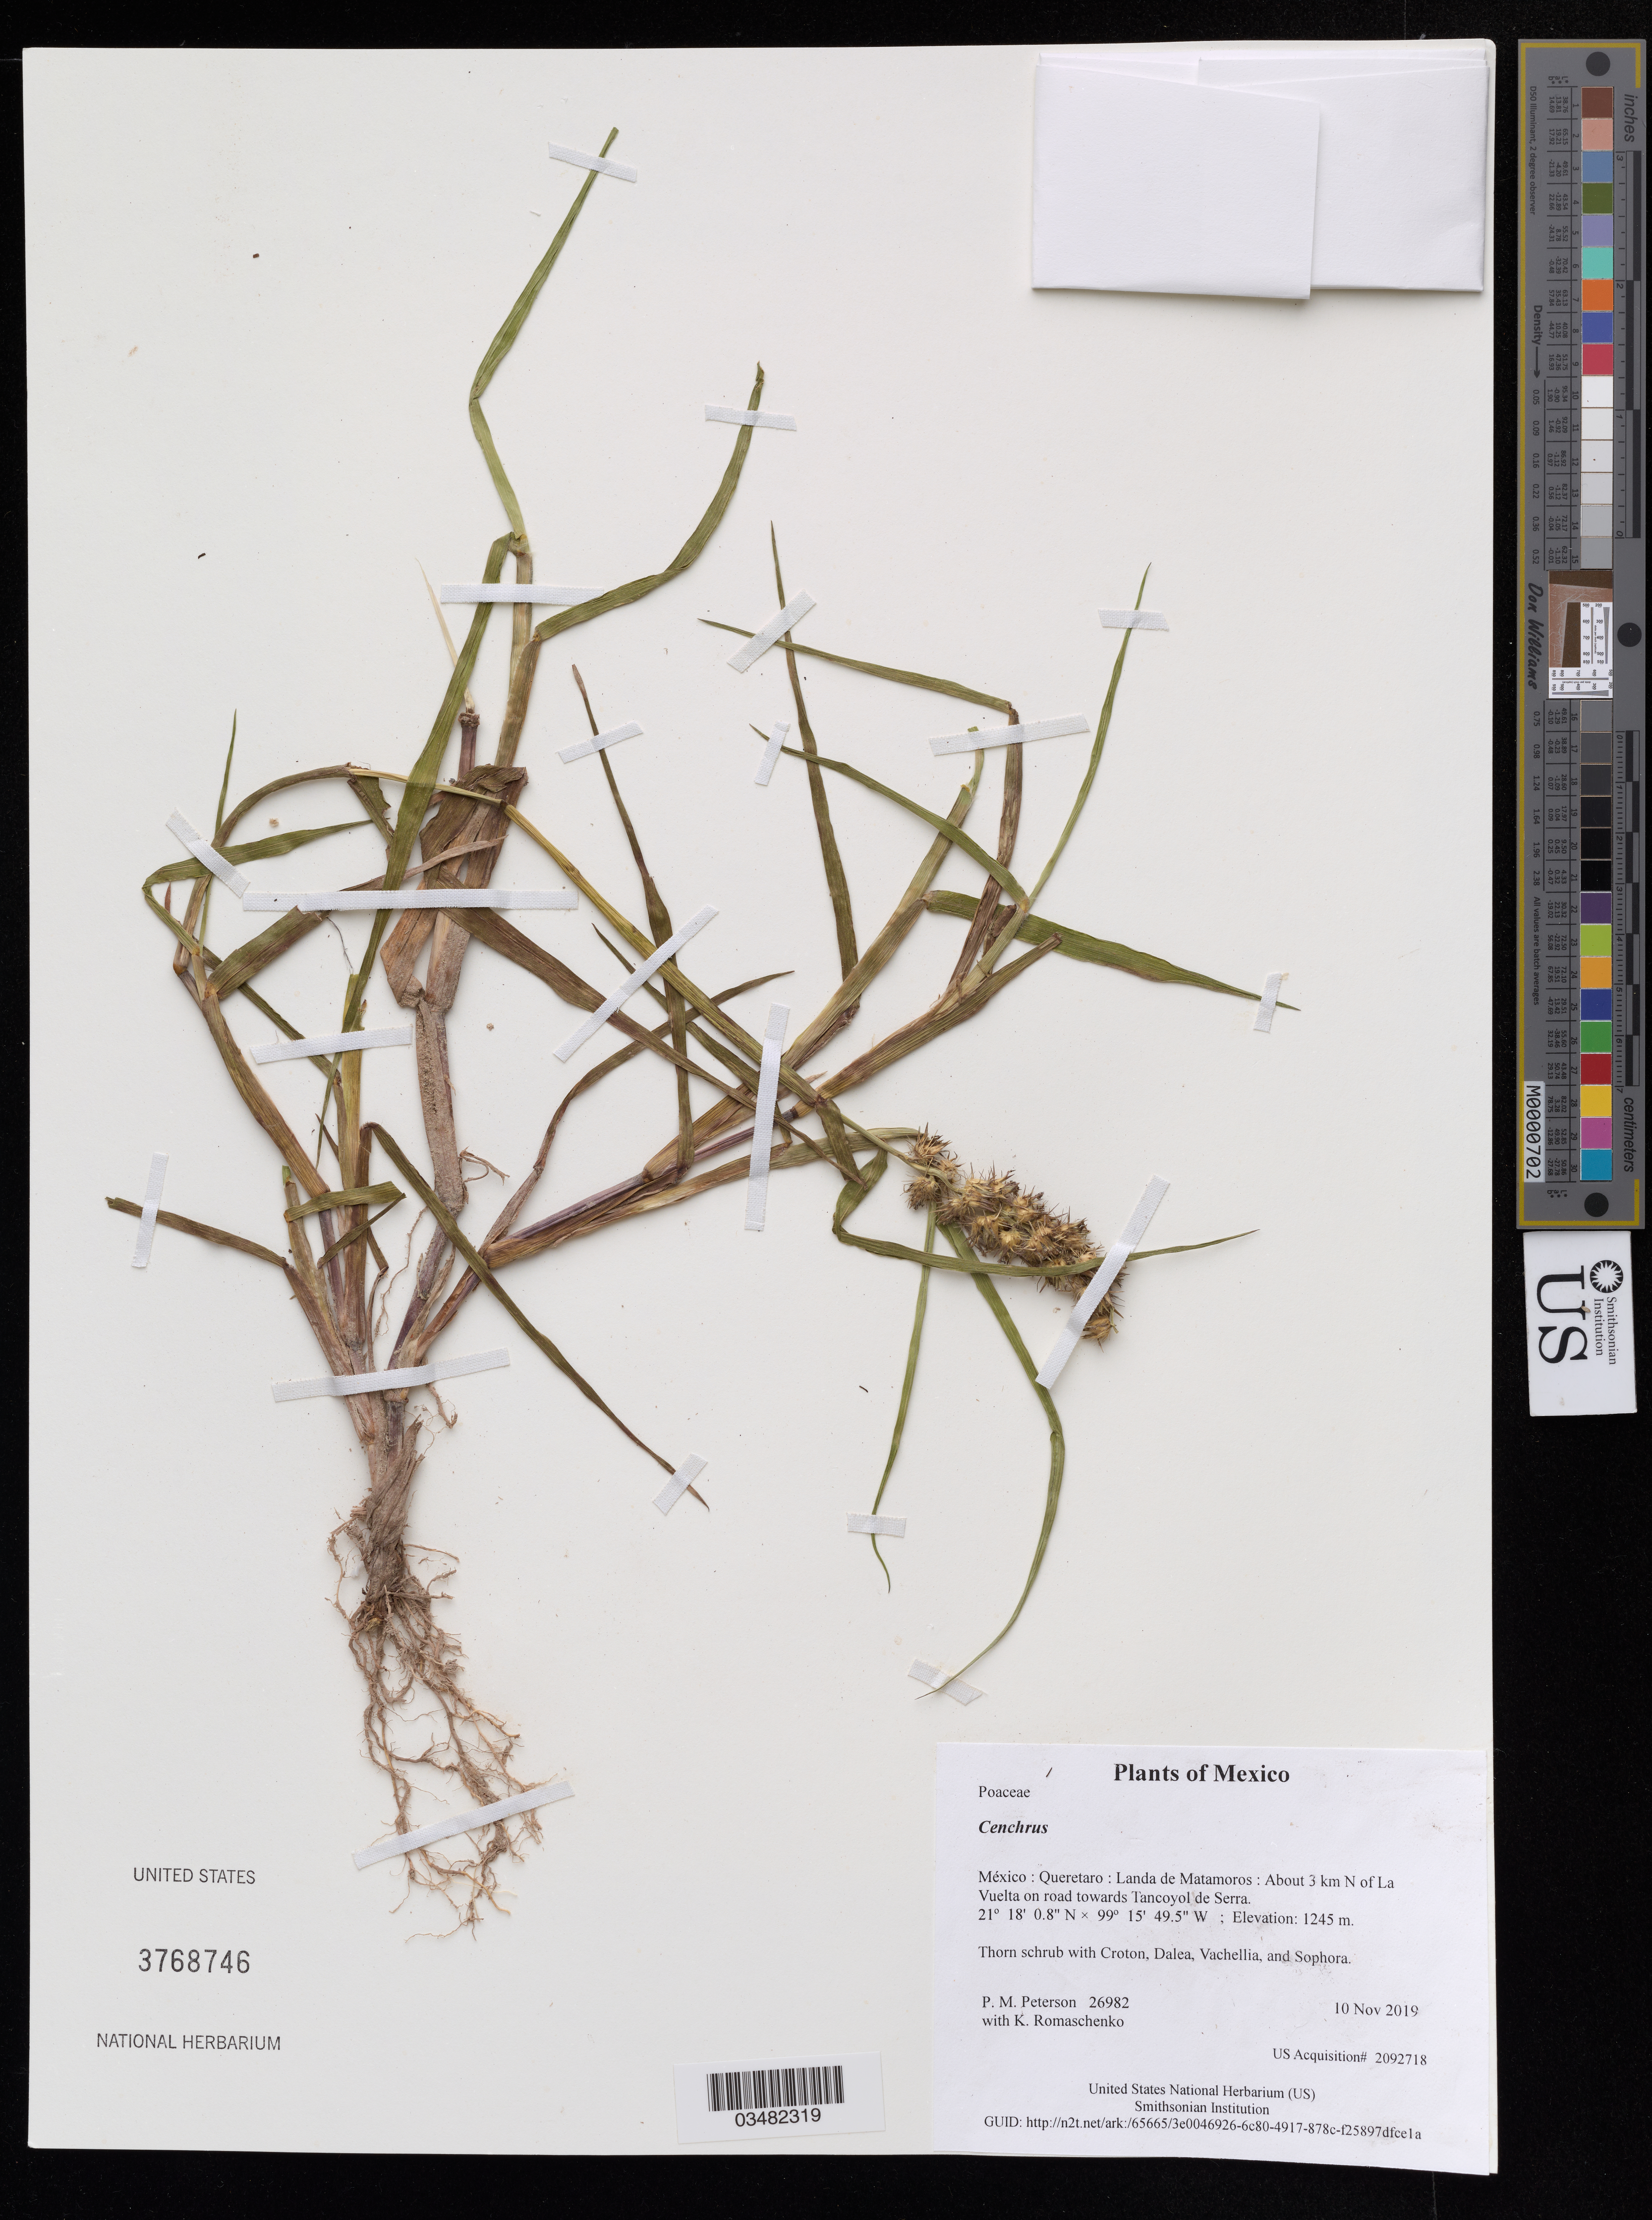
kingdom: Plantae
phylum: Tracheophyta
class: Liliopsida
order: Poales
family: Poaceae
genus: Cenchrus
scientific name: Cenchrus sp.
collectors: P. M. Peterson & K. Romaschenko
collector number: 26982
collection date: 2019-11-10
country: México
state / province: Queretaro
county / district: Landa de Matamoros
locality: About 3 km N of La Vuelta on road towards Tancoyol de Serra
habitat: Thorn schrub with Croton, Dalea, Vachellia, and Sophora.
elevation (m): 1245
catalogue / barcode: US 3768746